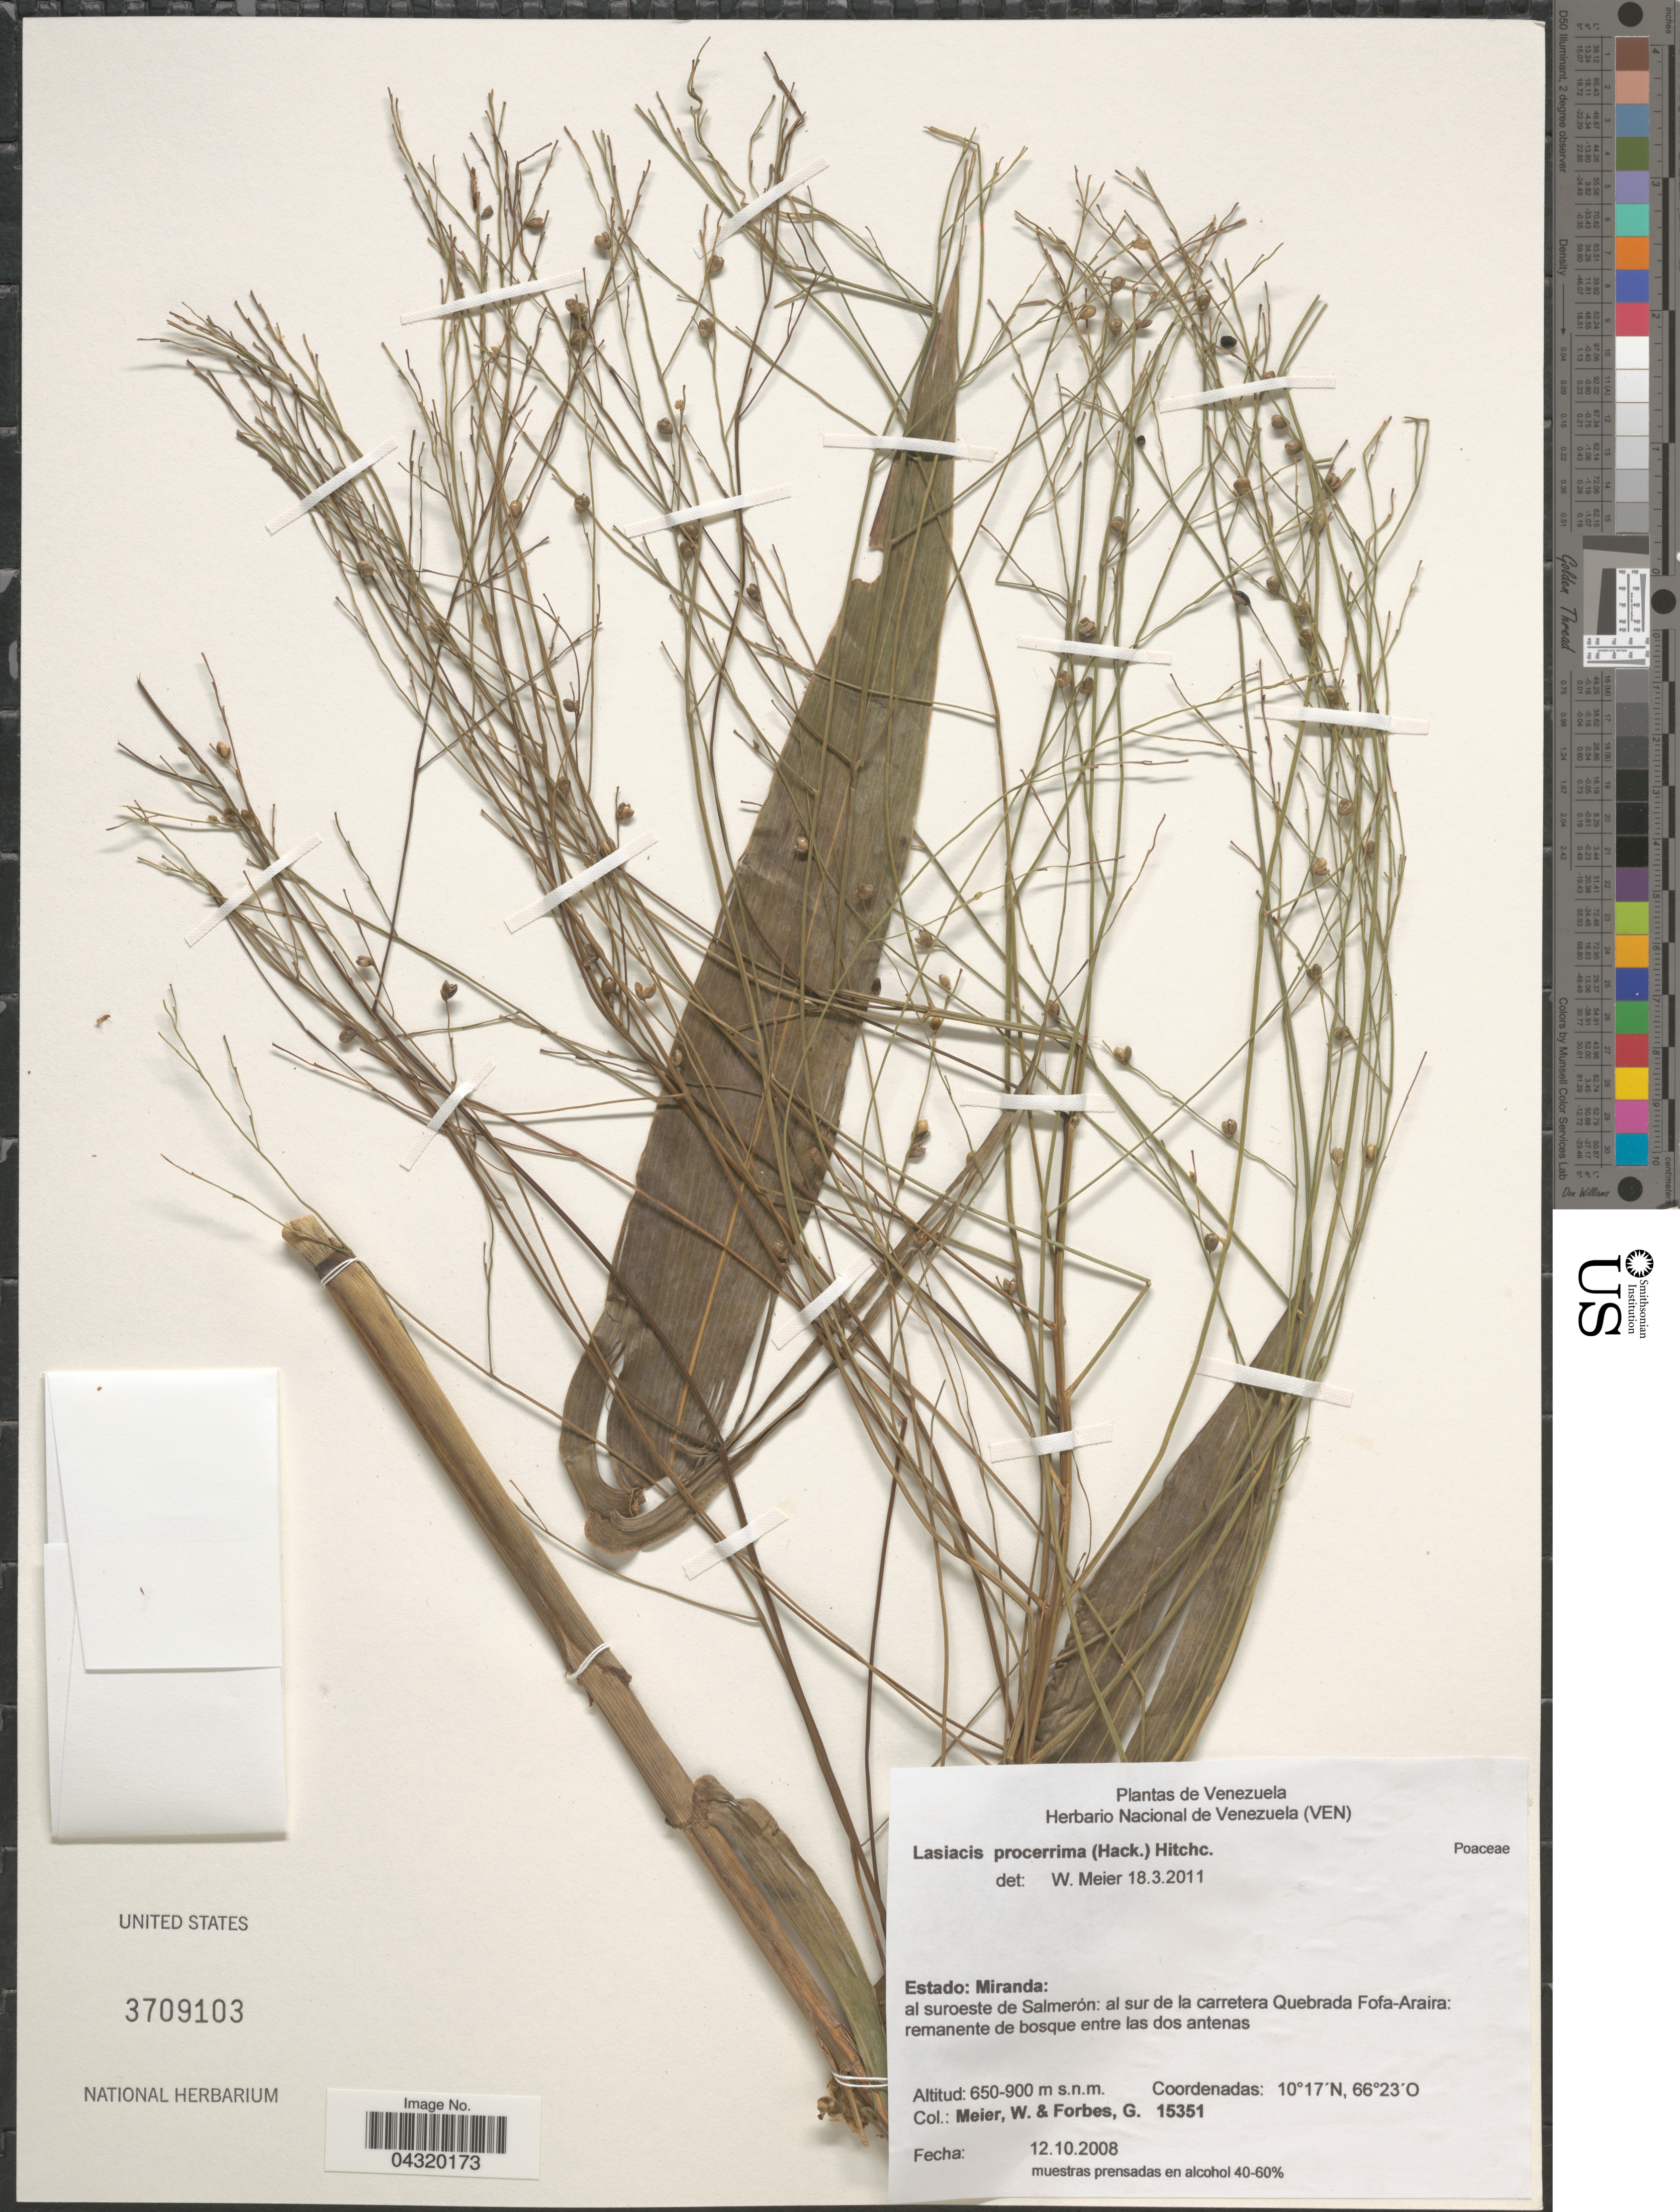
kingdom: Plantae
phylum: Tracheophyta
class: Liliopsida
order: Poales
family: Poaceae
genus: Lasiacis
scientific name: Lasiacis procerrima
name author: (Hack.) Hitchc.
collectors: W. Meier & G. Forbes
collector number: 15351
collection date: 2008-10-12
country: Venezuela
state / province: Miranda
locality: Al suroeste de Salmerón: al sur de la carretera Quebrada Fofa-Araira.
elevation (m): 650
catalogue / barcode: US 3709103